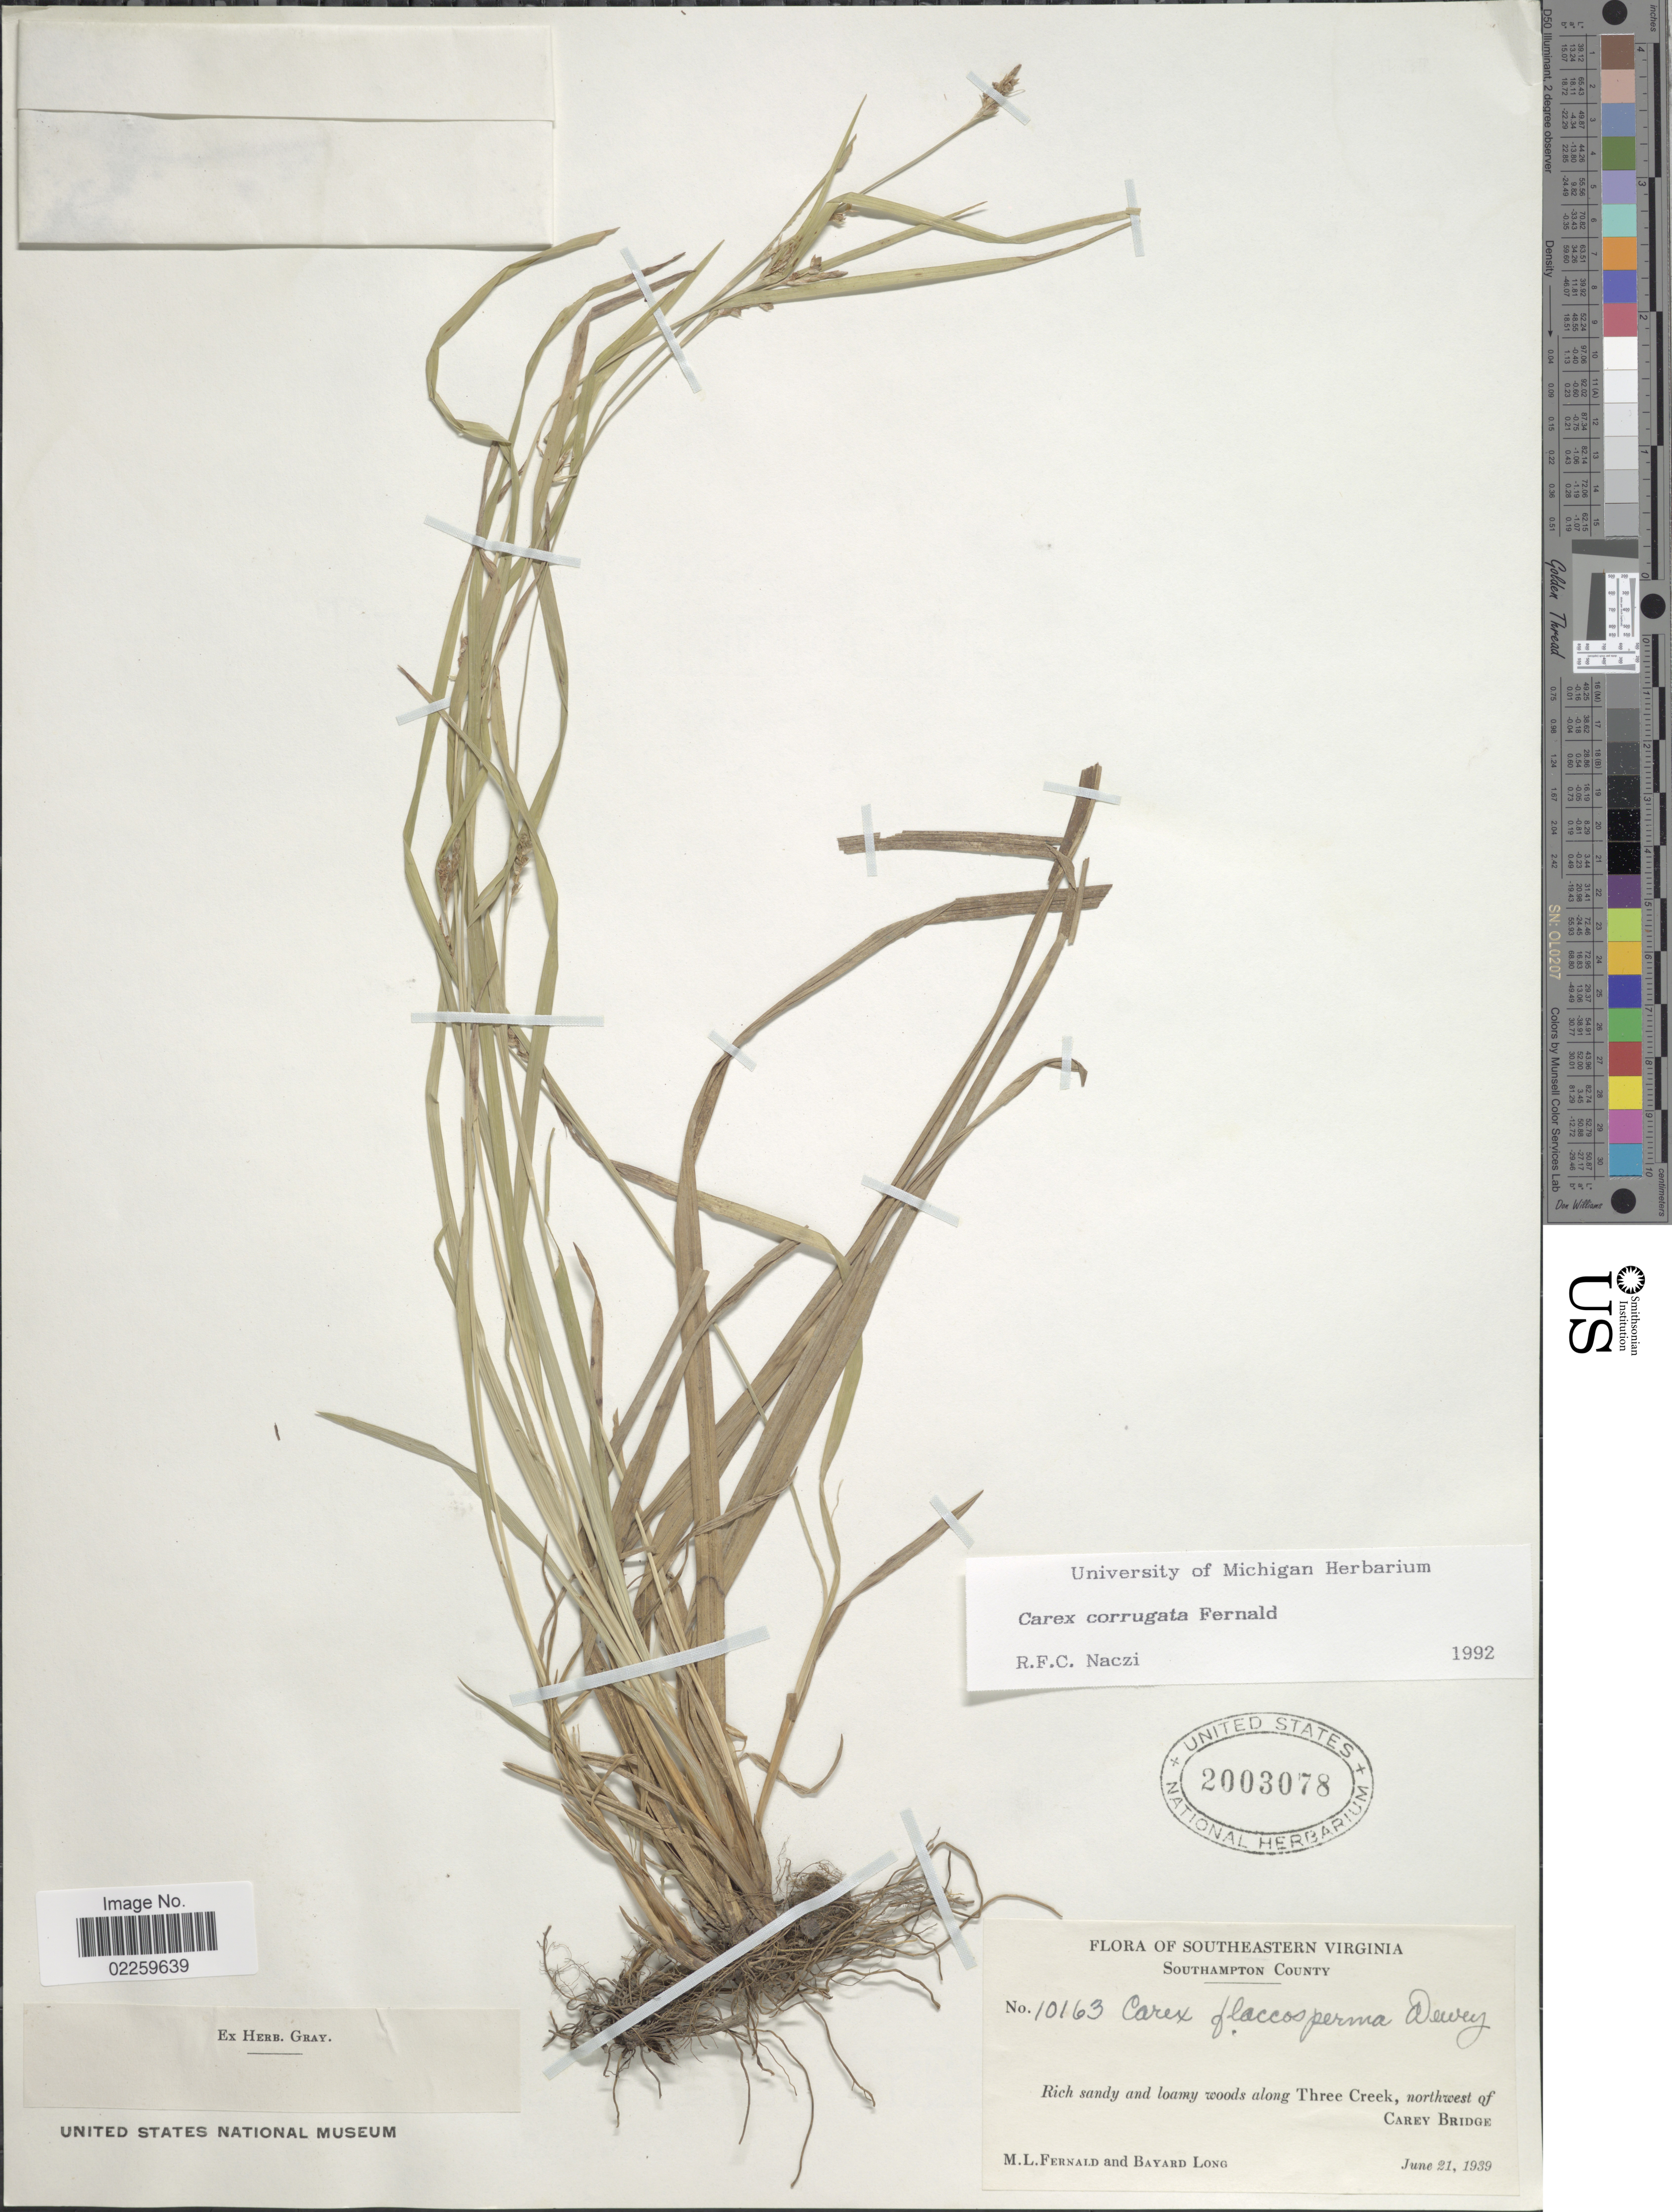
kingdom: Plantae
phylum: Tracheophyta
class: Liliopsida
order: Poales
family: Cyperaceae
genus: Carex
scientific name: Carex corrugata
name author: Fernald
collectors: M. L. Fernald & B. Long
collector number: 10163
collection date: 1939-06-21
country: United States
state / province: Virginia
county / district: Southampton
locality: Southeastern Virginia, Southampton County, Rich sandy and loamy woods along Three Creek, northwest of Carey Bridge.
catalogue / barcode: US 2003078